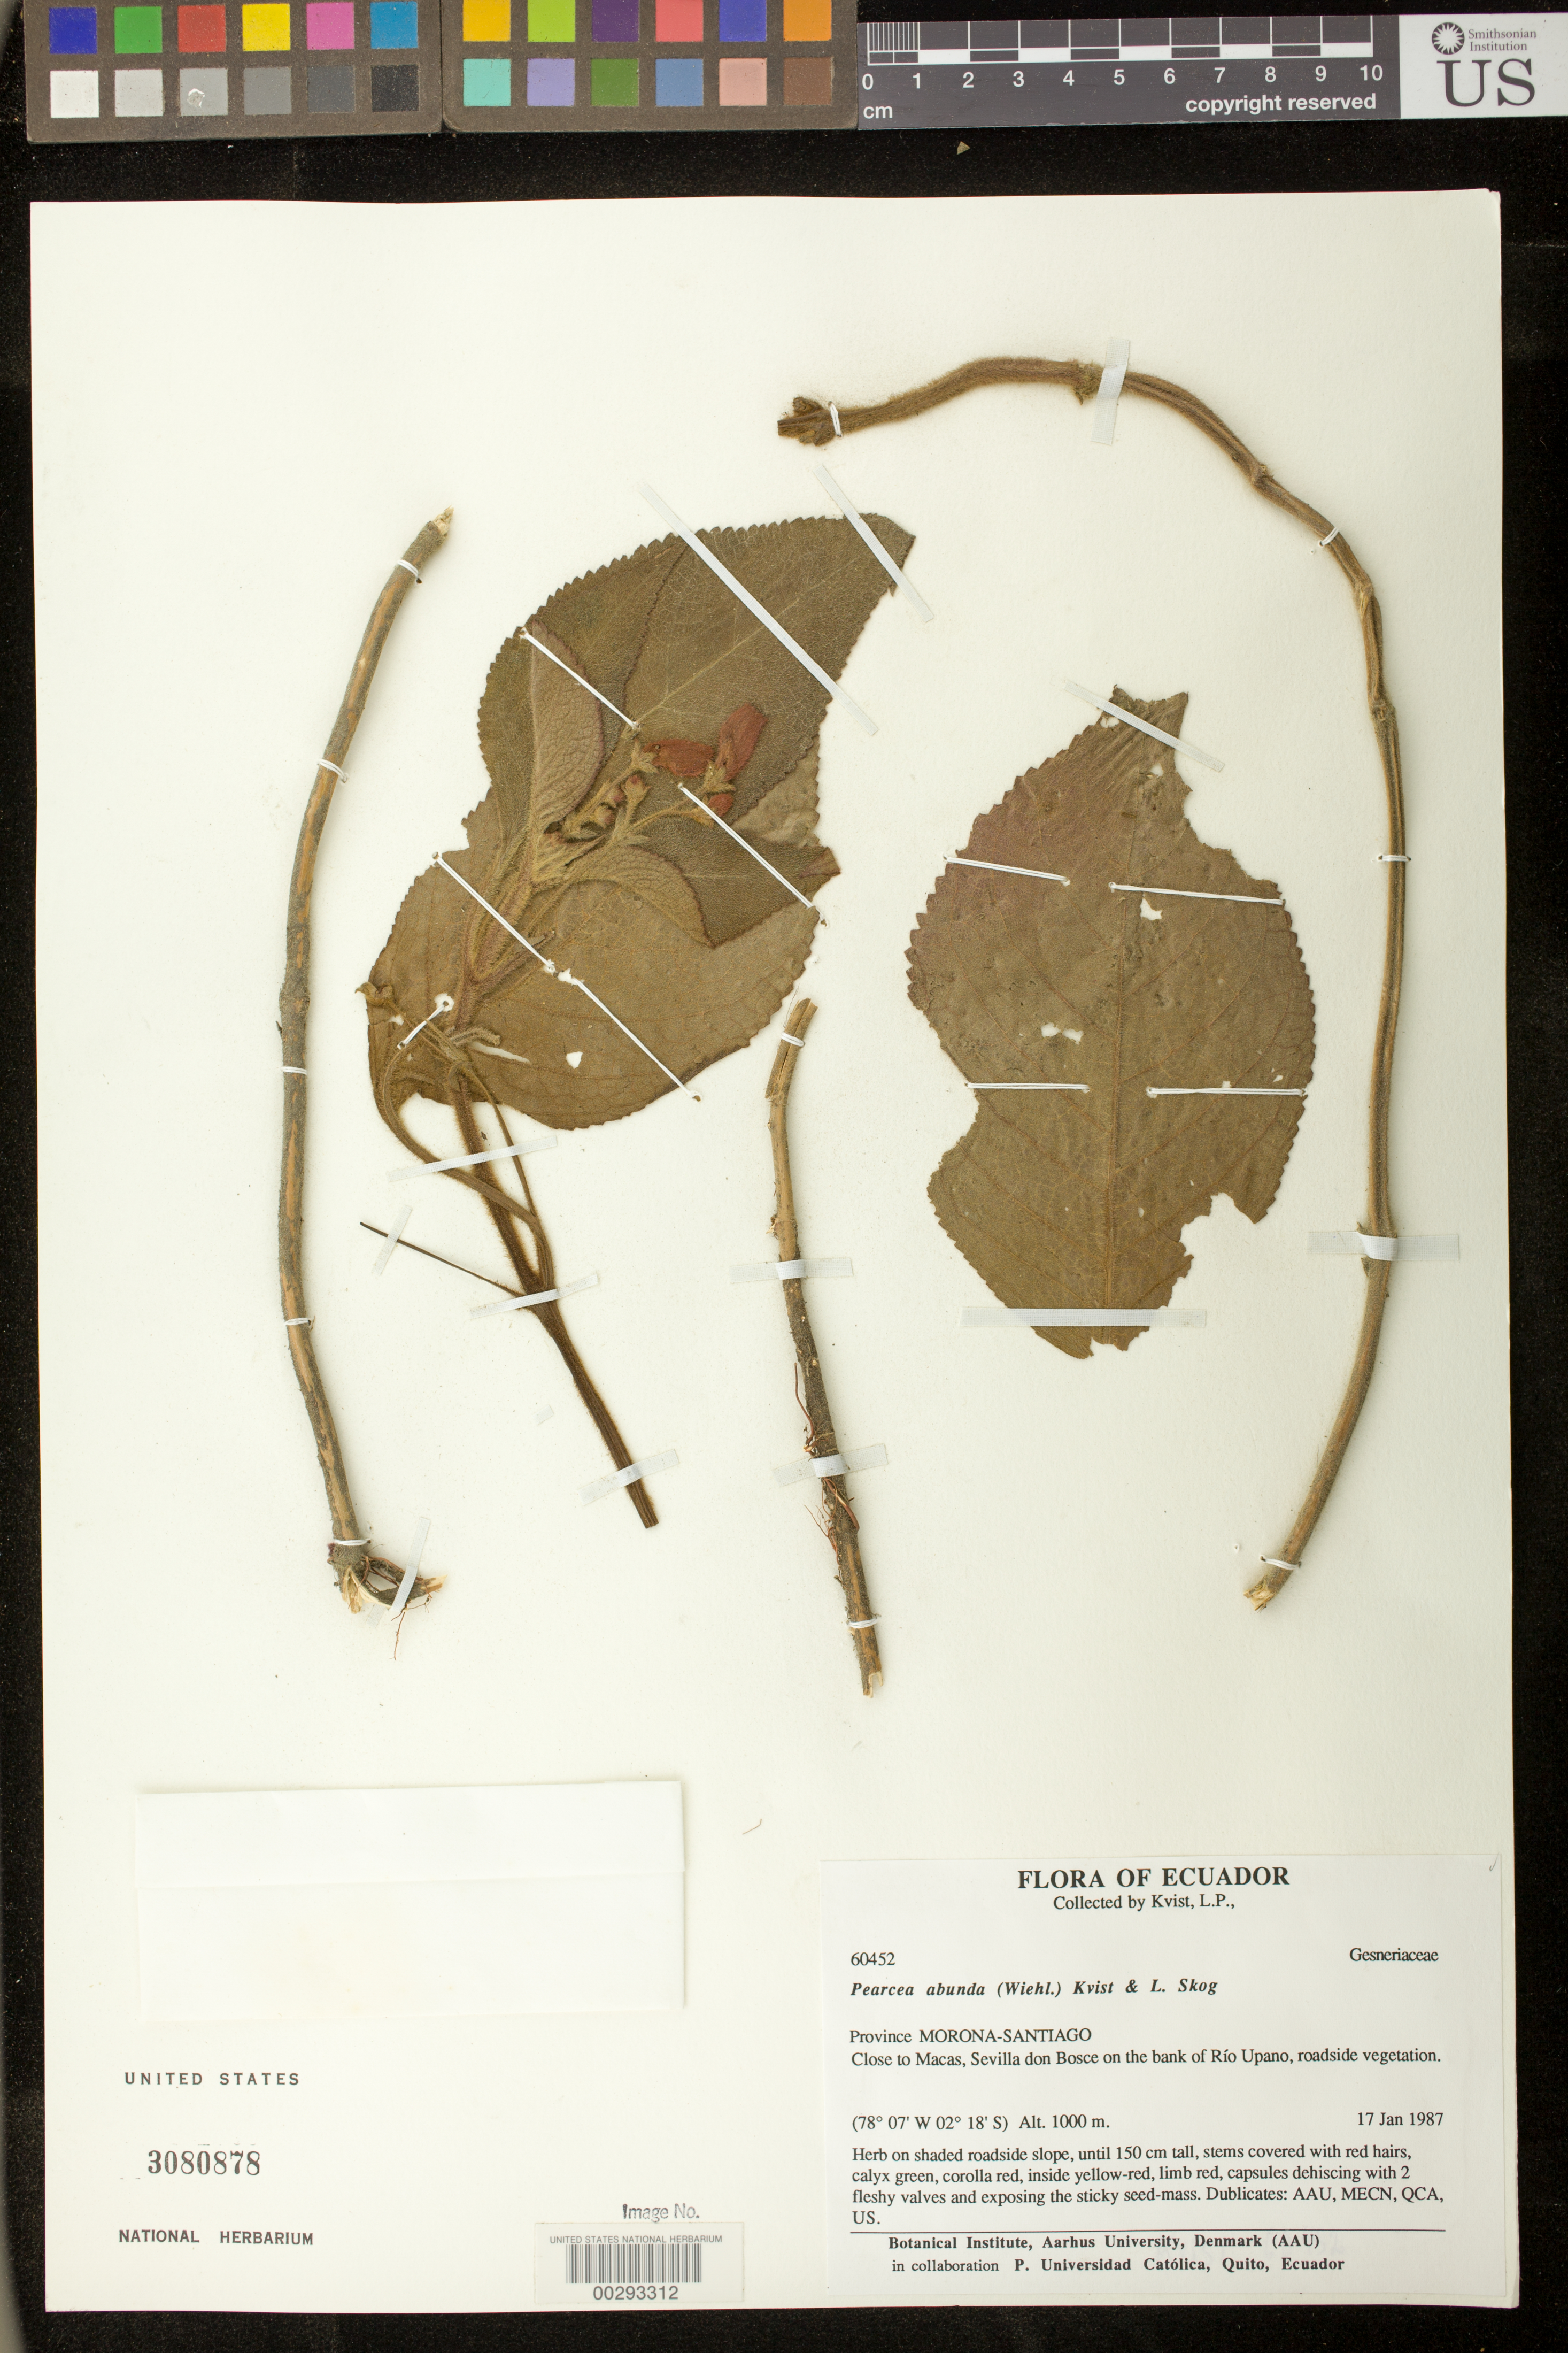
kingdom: Plantae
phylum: Tracheophyta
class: Magnoliopsida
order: Lamiales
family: Gesneriaceae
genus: Pearcea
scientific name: Pearcea abunda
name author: (Wiehler) L.P. Kvist & L.E. Skog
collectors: L. P. Kvist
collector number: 60452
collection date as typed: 17 Jan 1987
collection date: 1987-01-17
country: Ecuador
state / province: Morona-Santiago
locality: Close to Macas, Sivilla Don Bosce on the bank of Tio Upano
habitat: Roadside vegetation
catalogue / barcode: US 3080878